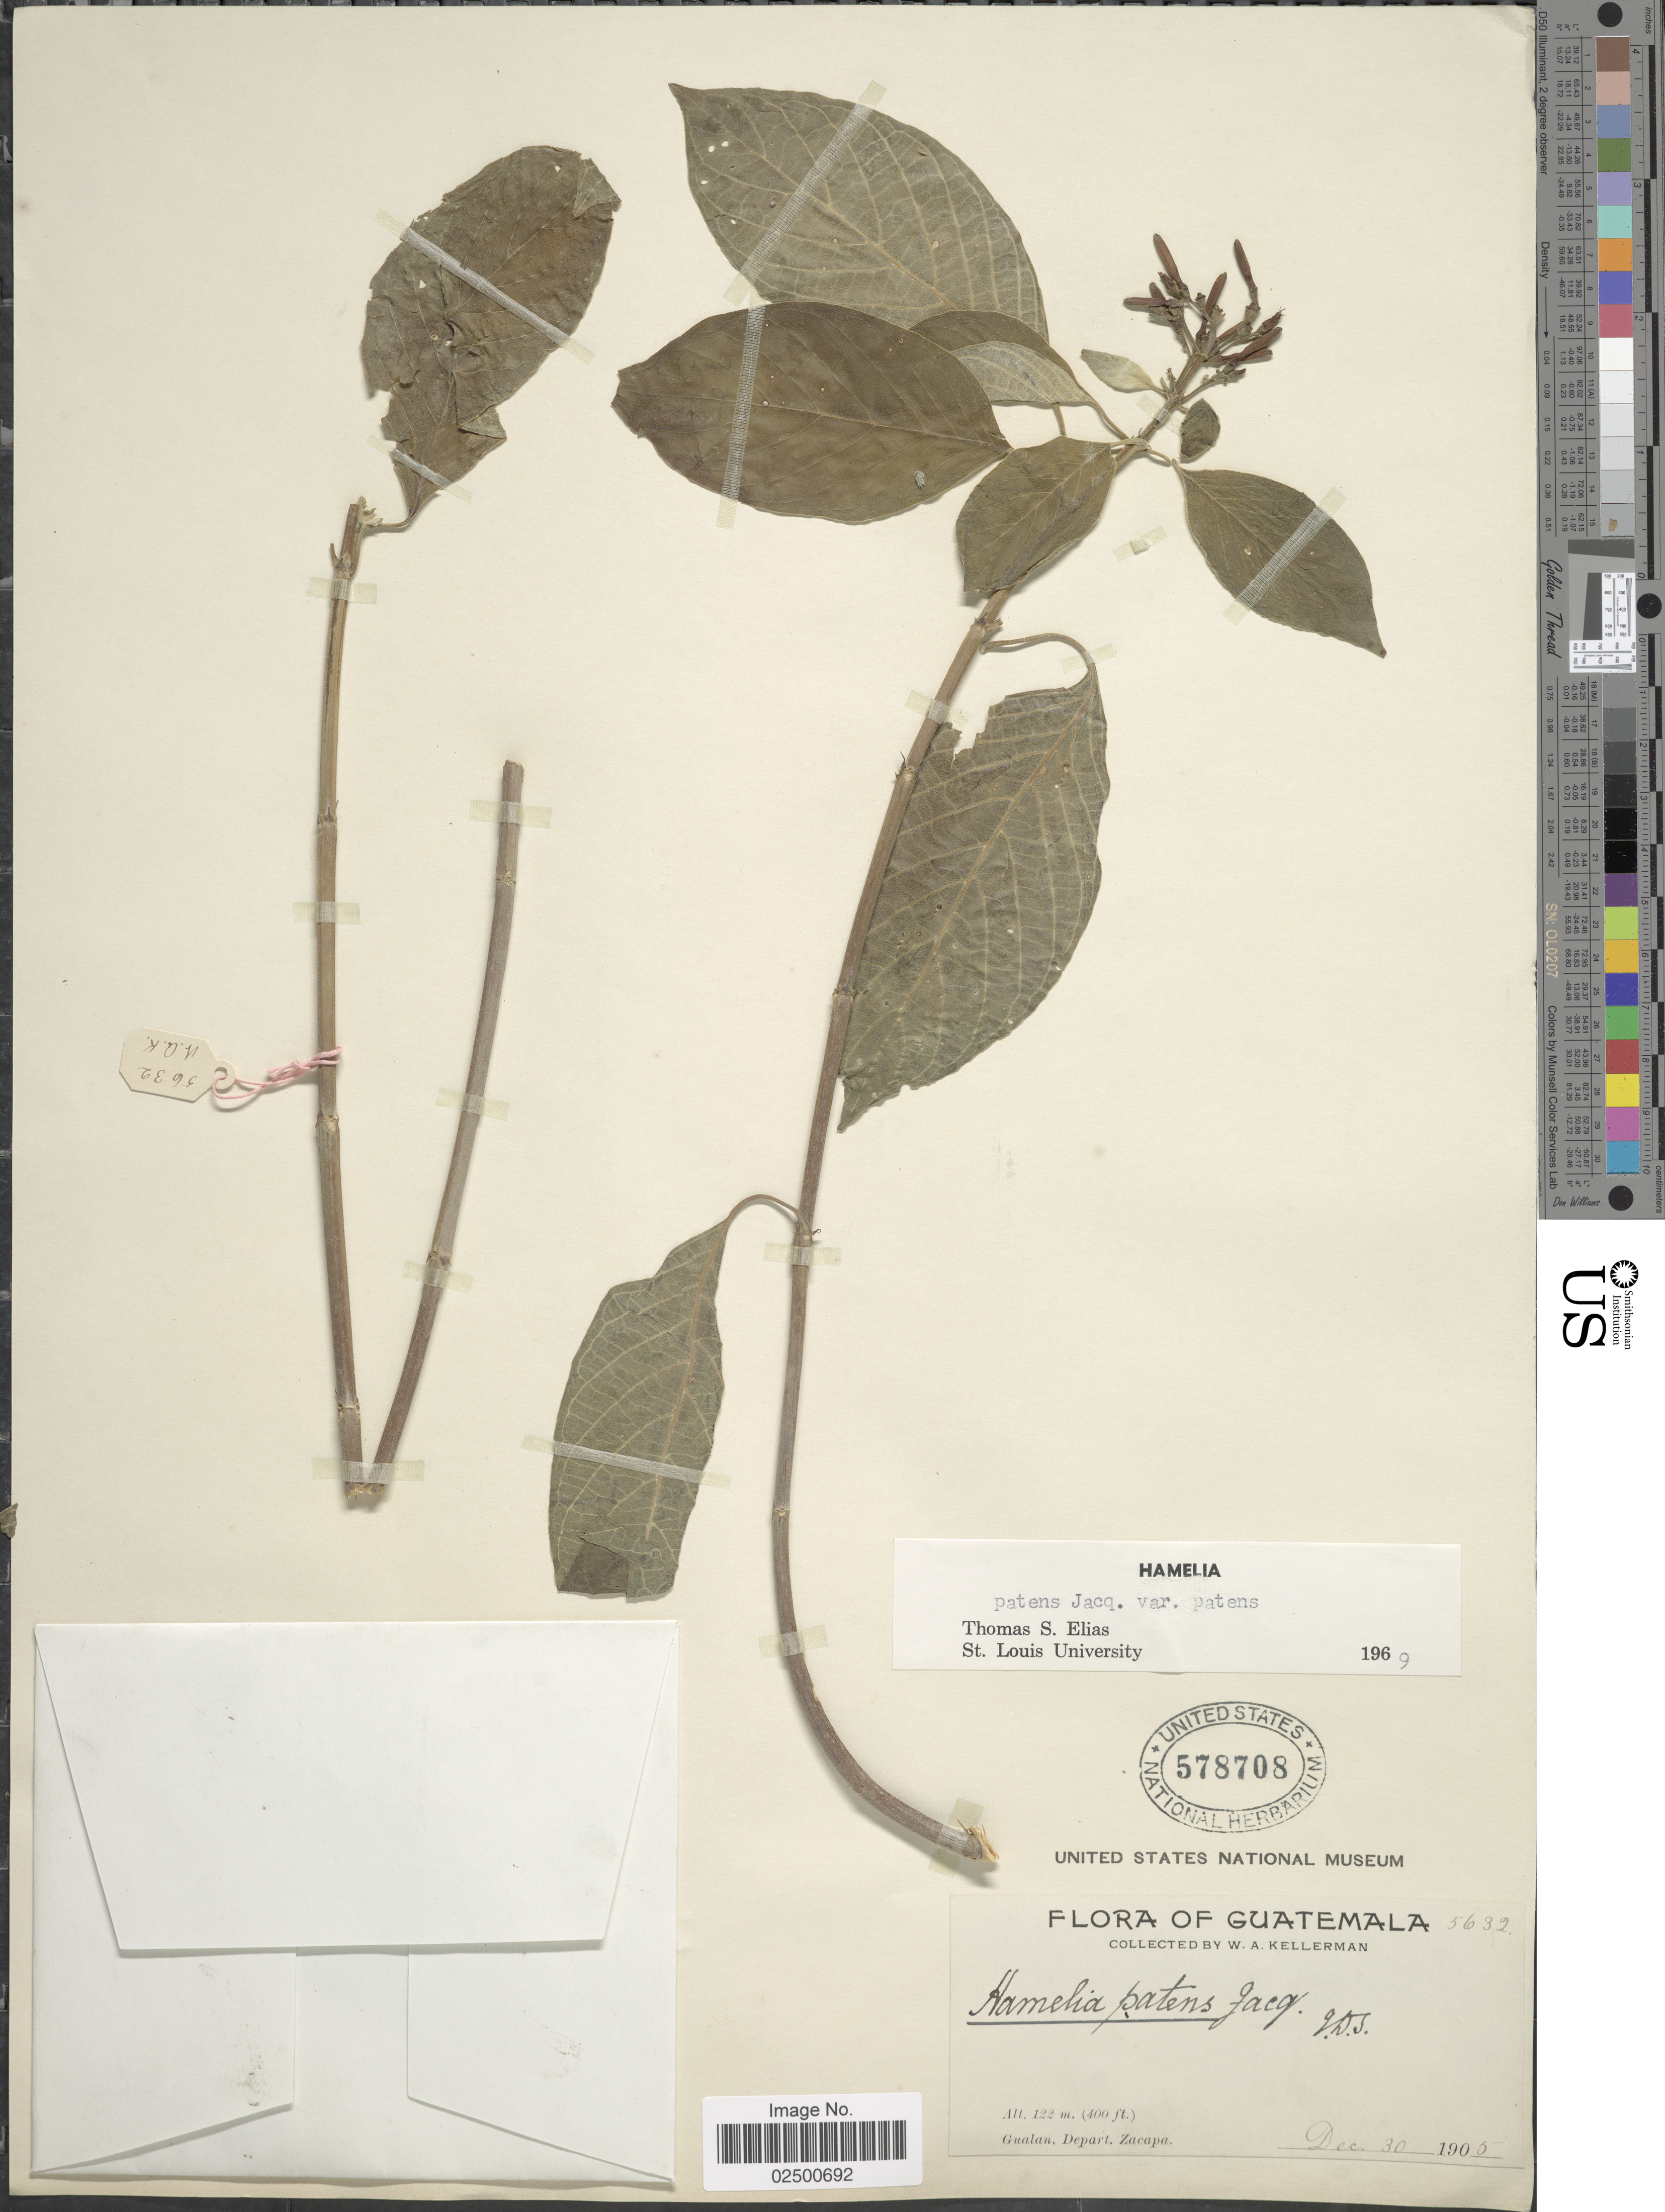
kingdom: Plantae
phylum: Tracheophyta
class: Magnoliopsida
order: Gentianales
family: Rubiaceae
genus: Hamelia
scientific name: Hamelia patens var. patens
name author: Jacq.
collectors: W. Kellerman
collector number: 5632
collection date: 1905-12-30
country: Guatemala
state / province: Zacapa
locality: Gualan.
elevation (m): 122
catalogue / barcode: US 578708